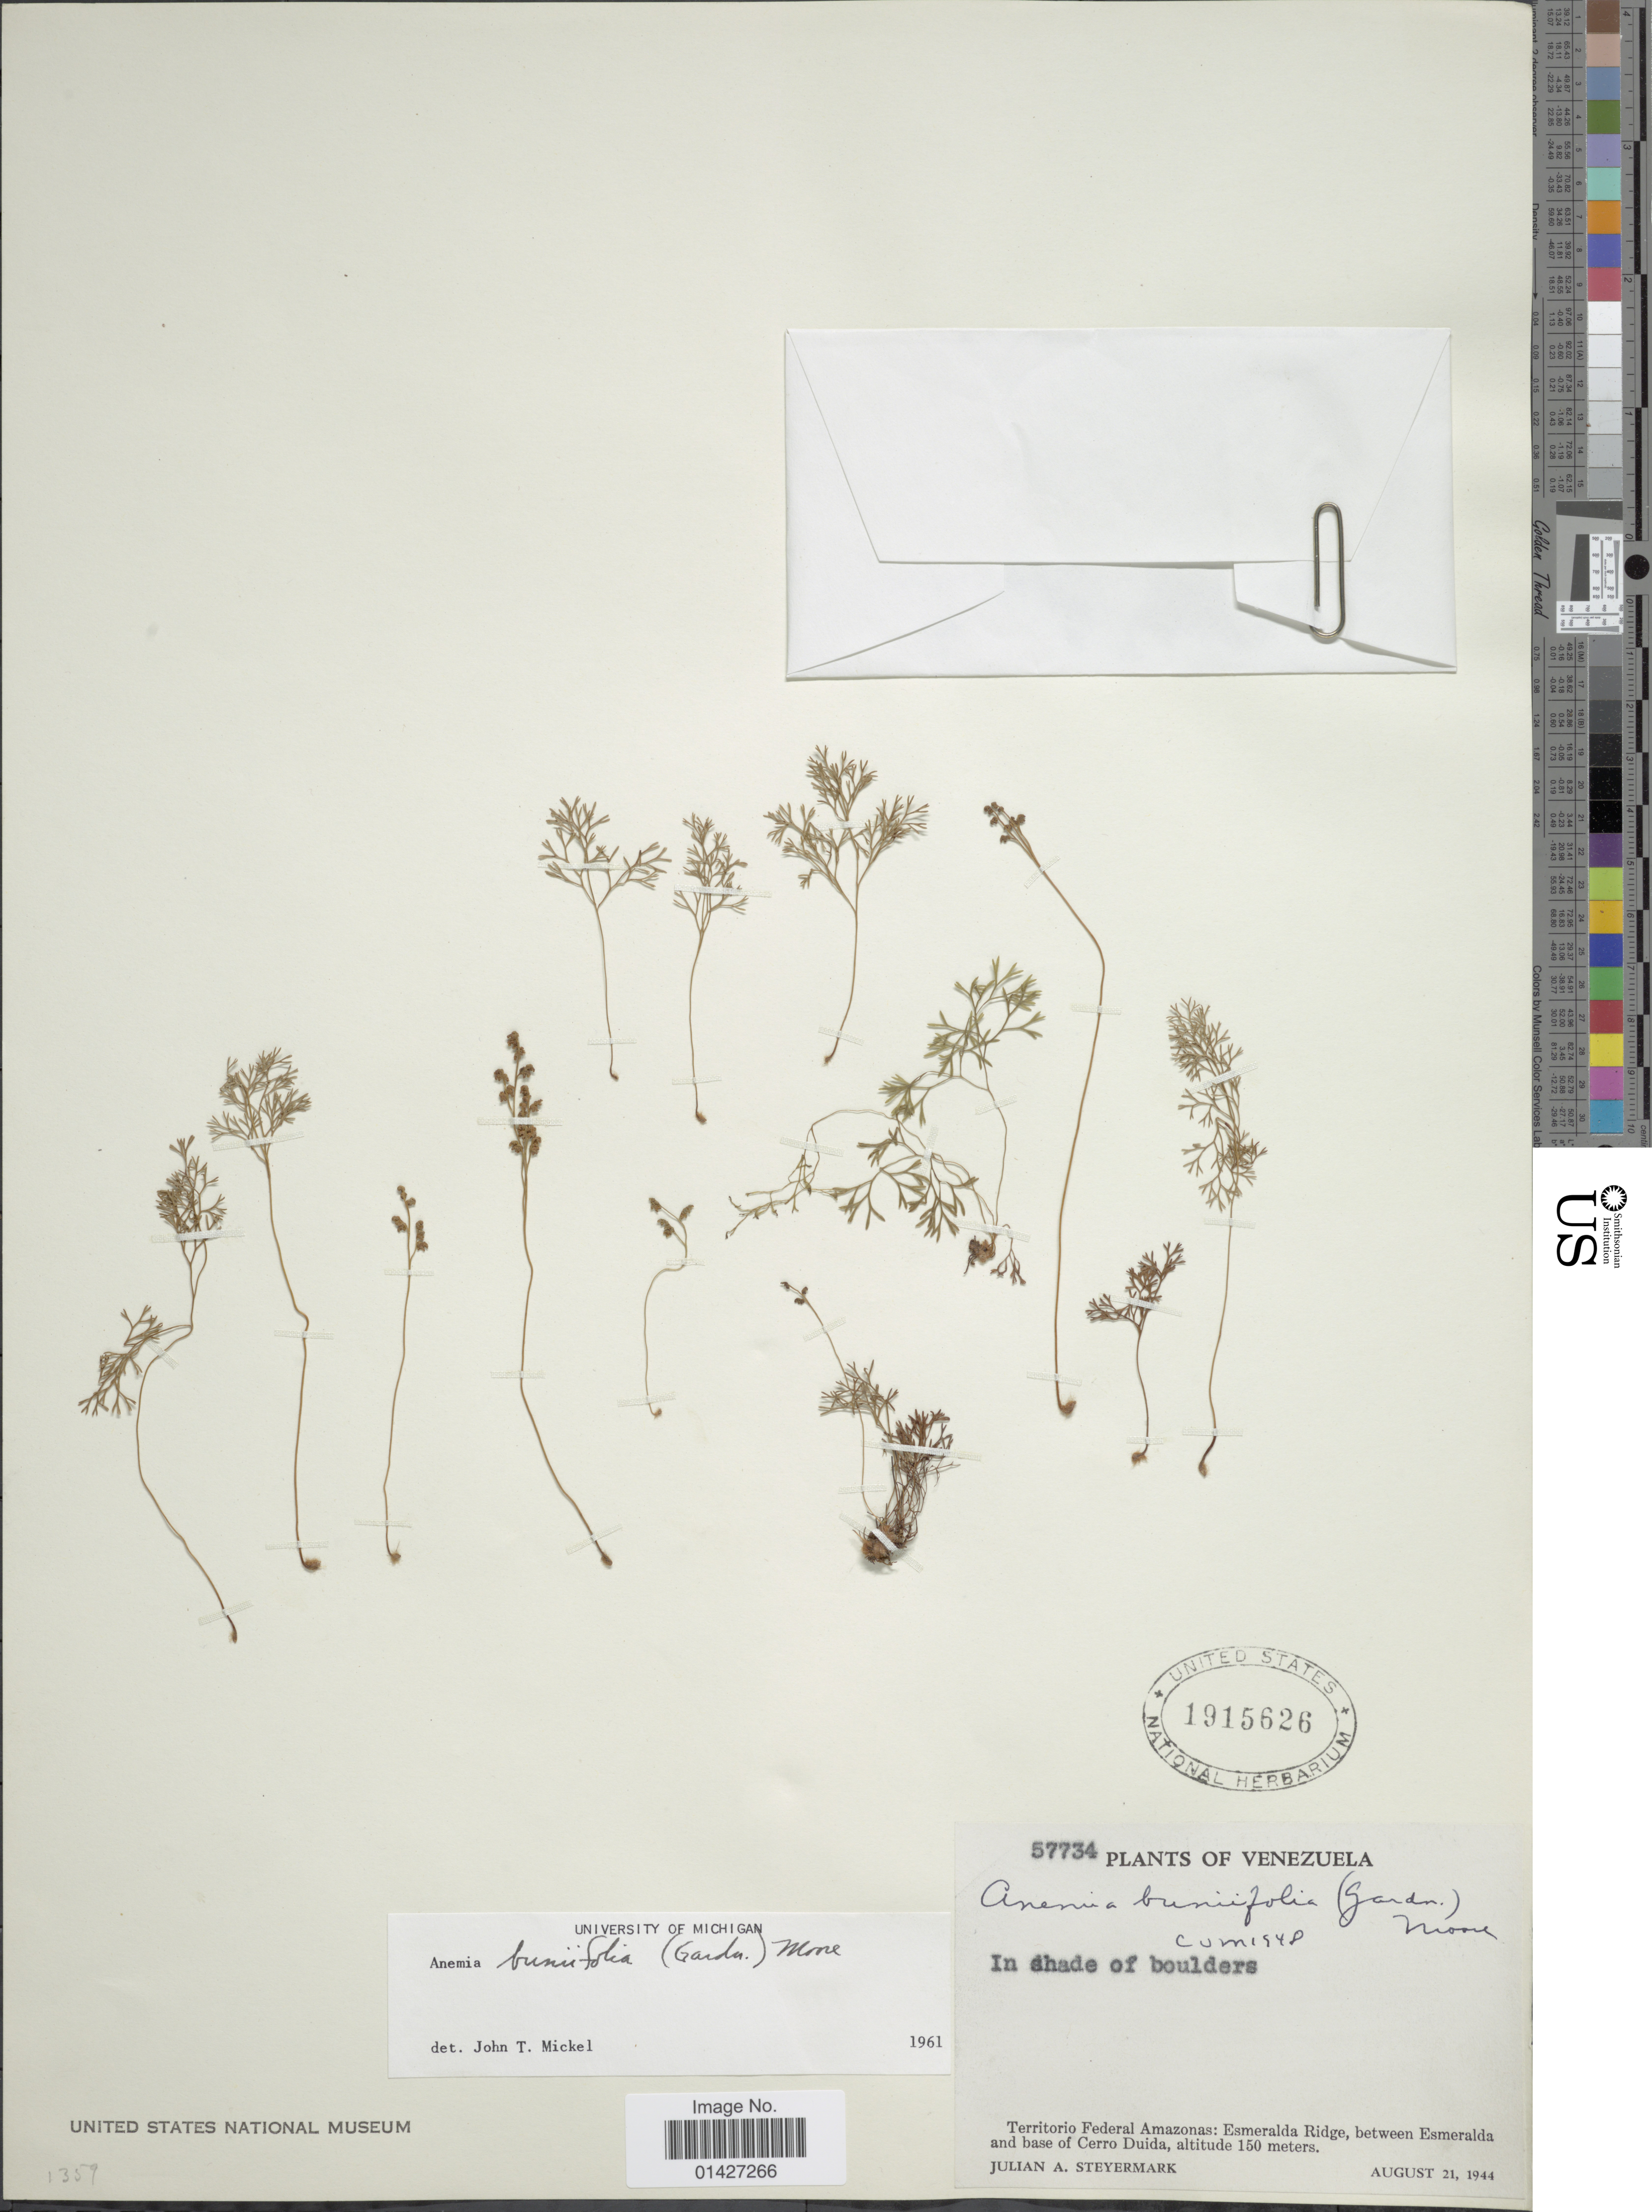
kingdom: Plantae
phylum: Tracheophyta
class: Polypodiopsida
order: Schizaeales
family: Anemiaceae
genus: Anemia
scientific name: Anemia buniifolia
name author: (T. Moore) Gardner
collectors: J. Steyermark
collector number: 57734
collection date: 1944-08-21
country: Venezuela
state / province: Amazonas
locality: In shade of boulders.Territorio Federal Amazonas; Esmeralda Ridge, between Esmeralda and base of Cerro Duida.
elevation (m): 150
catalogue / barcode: US 1915626